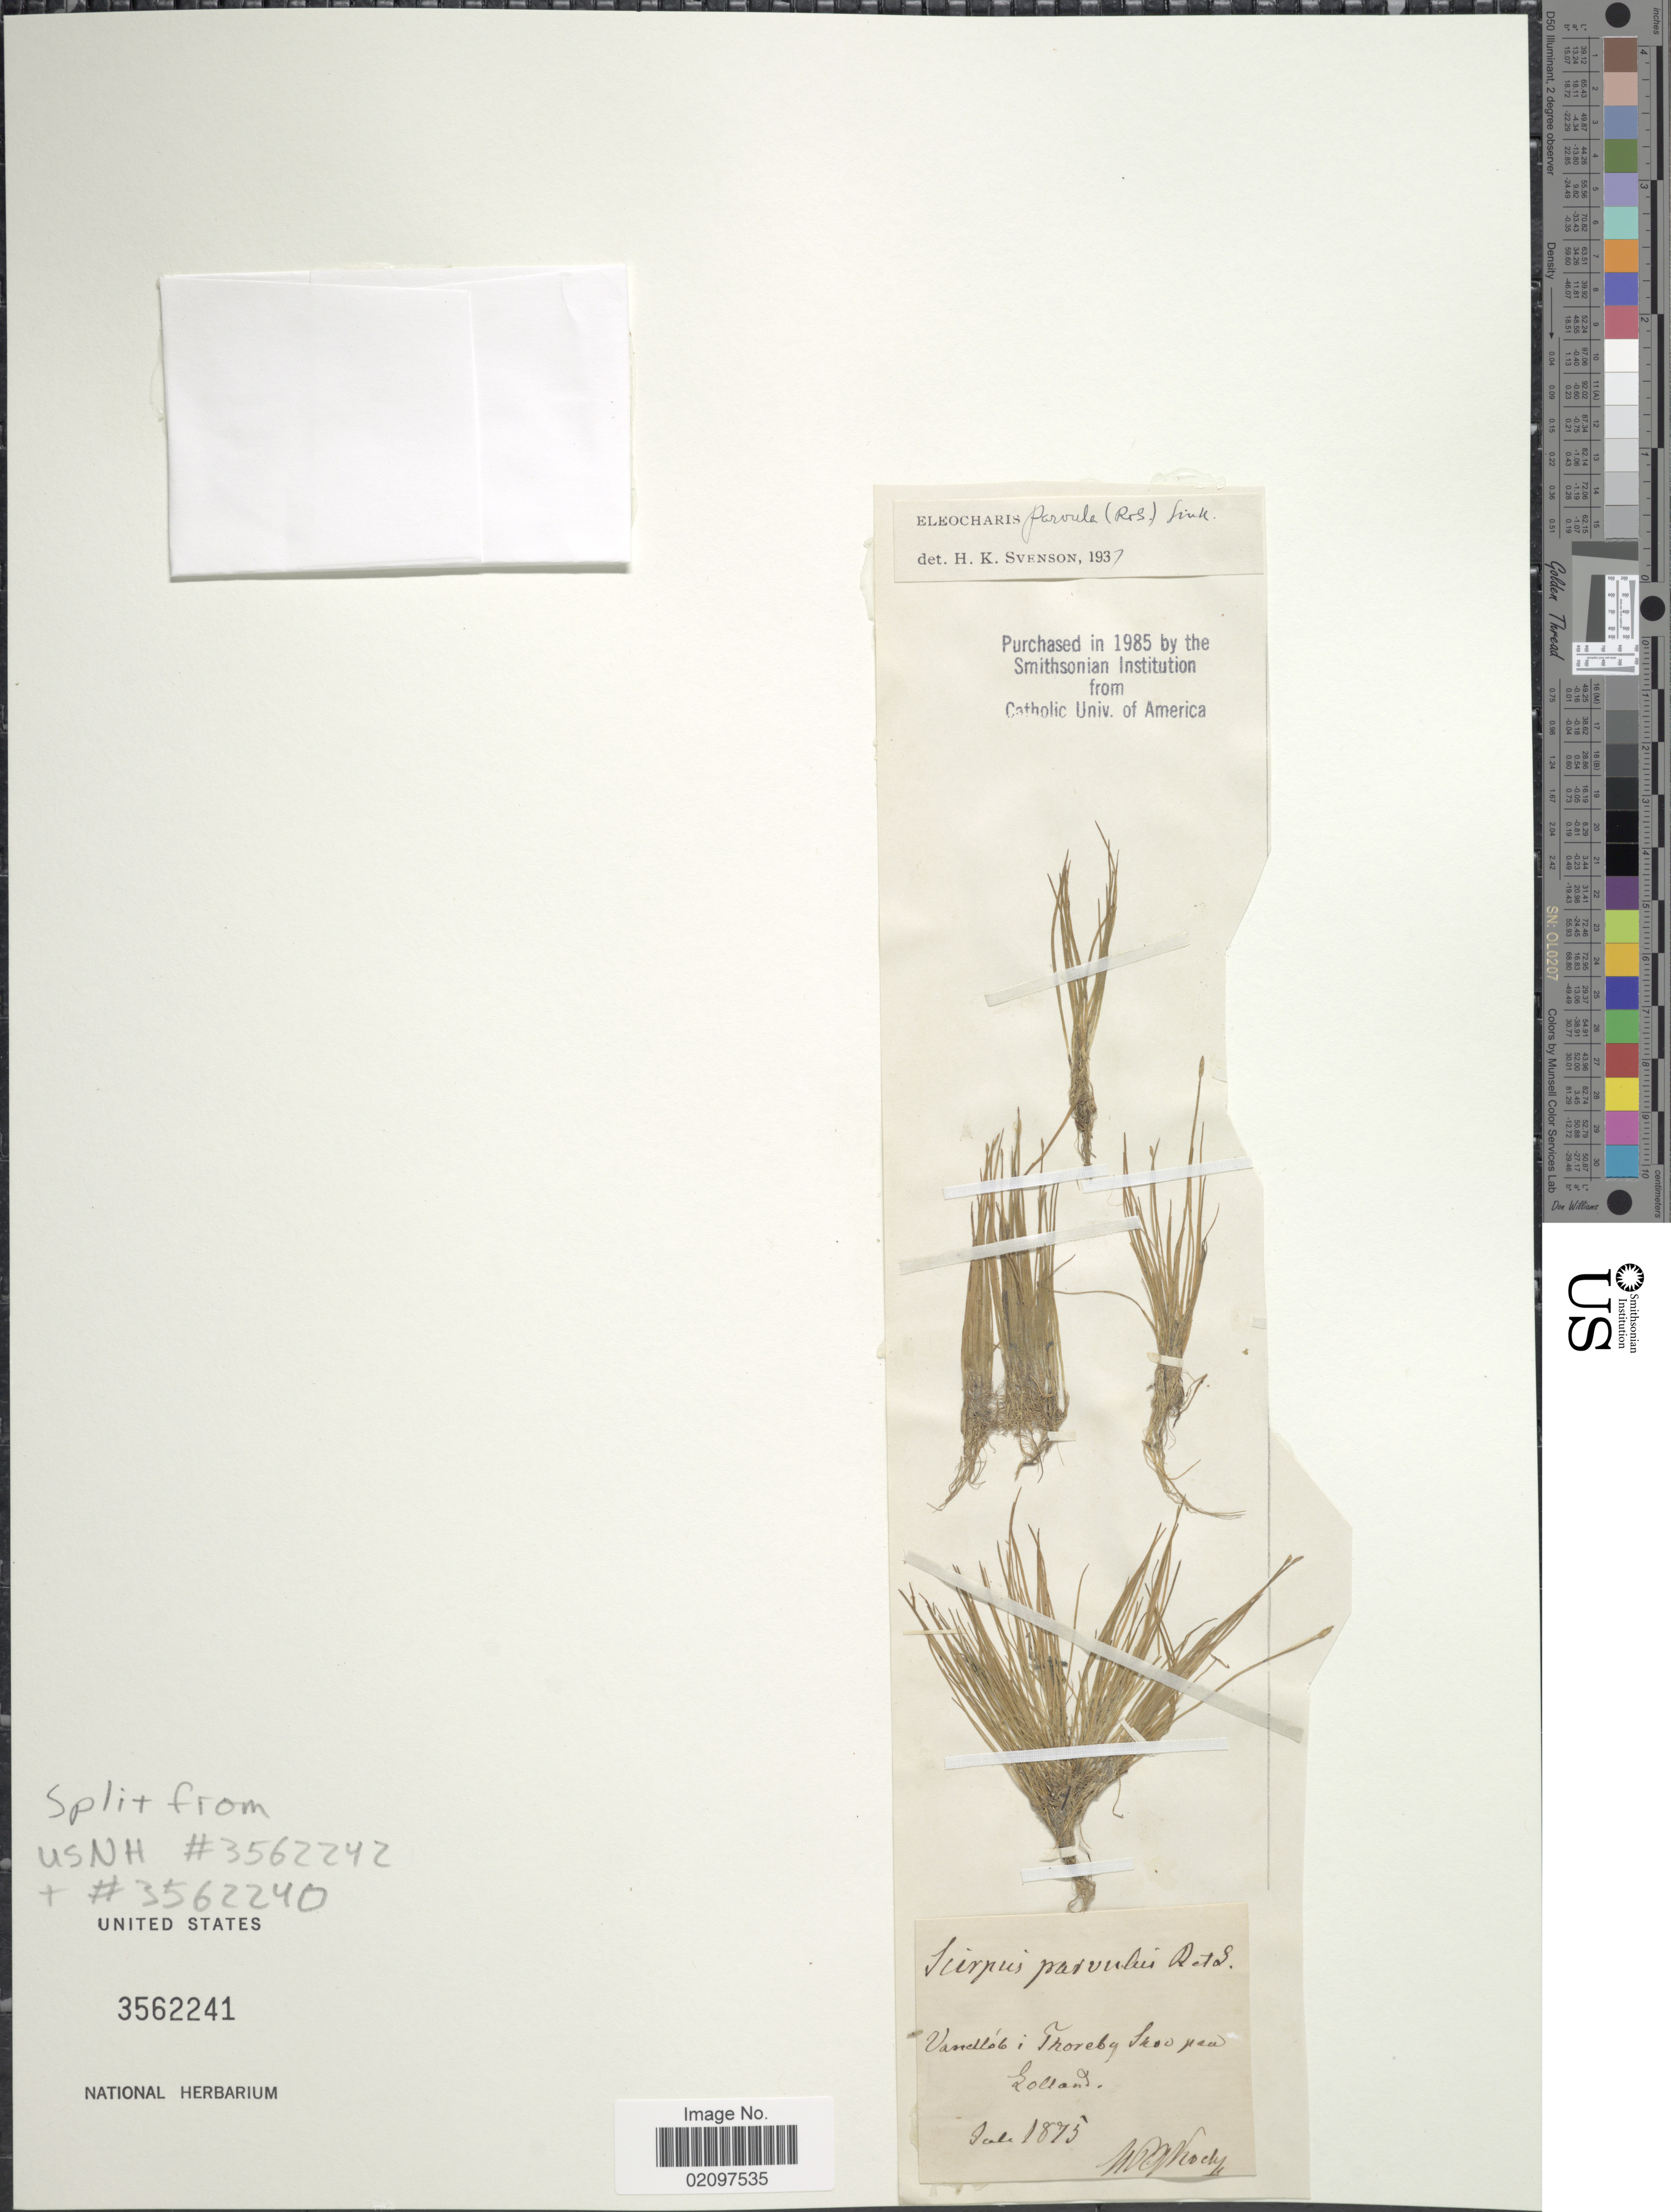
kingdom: Plantae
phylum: Tracheophyta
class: Liliopsida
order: Poales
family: Cyperaceae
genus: Eleocharis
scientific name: Eleocharis parvula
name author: (Roem. & Schult.) Link ex Williams et al.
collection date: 1875-07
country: Denmark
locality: Vandløb; Thoreby Skov pres Lolland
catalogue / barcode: US 3562241